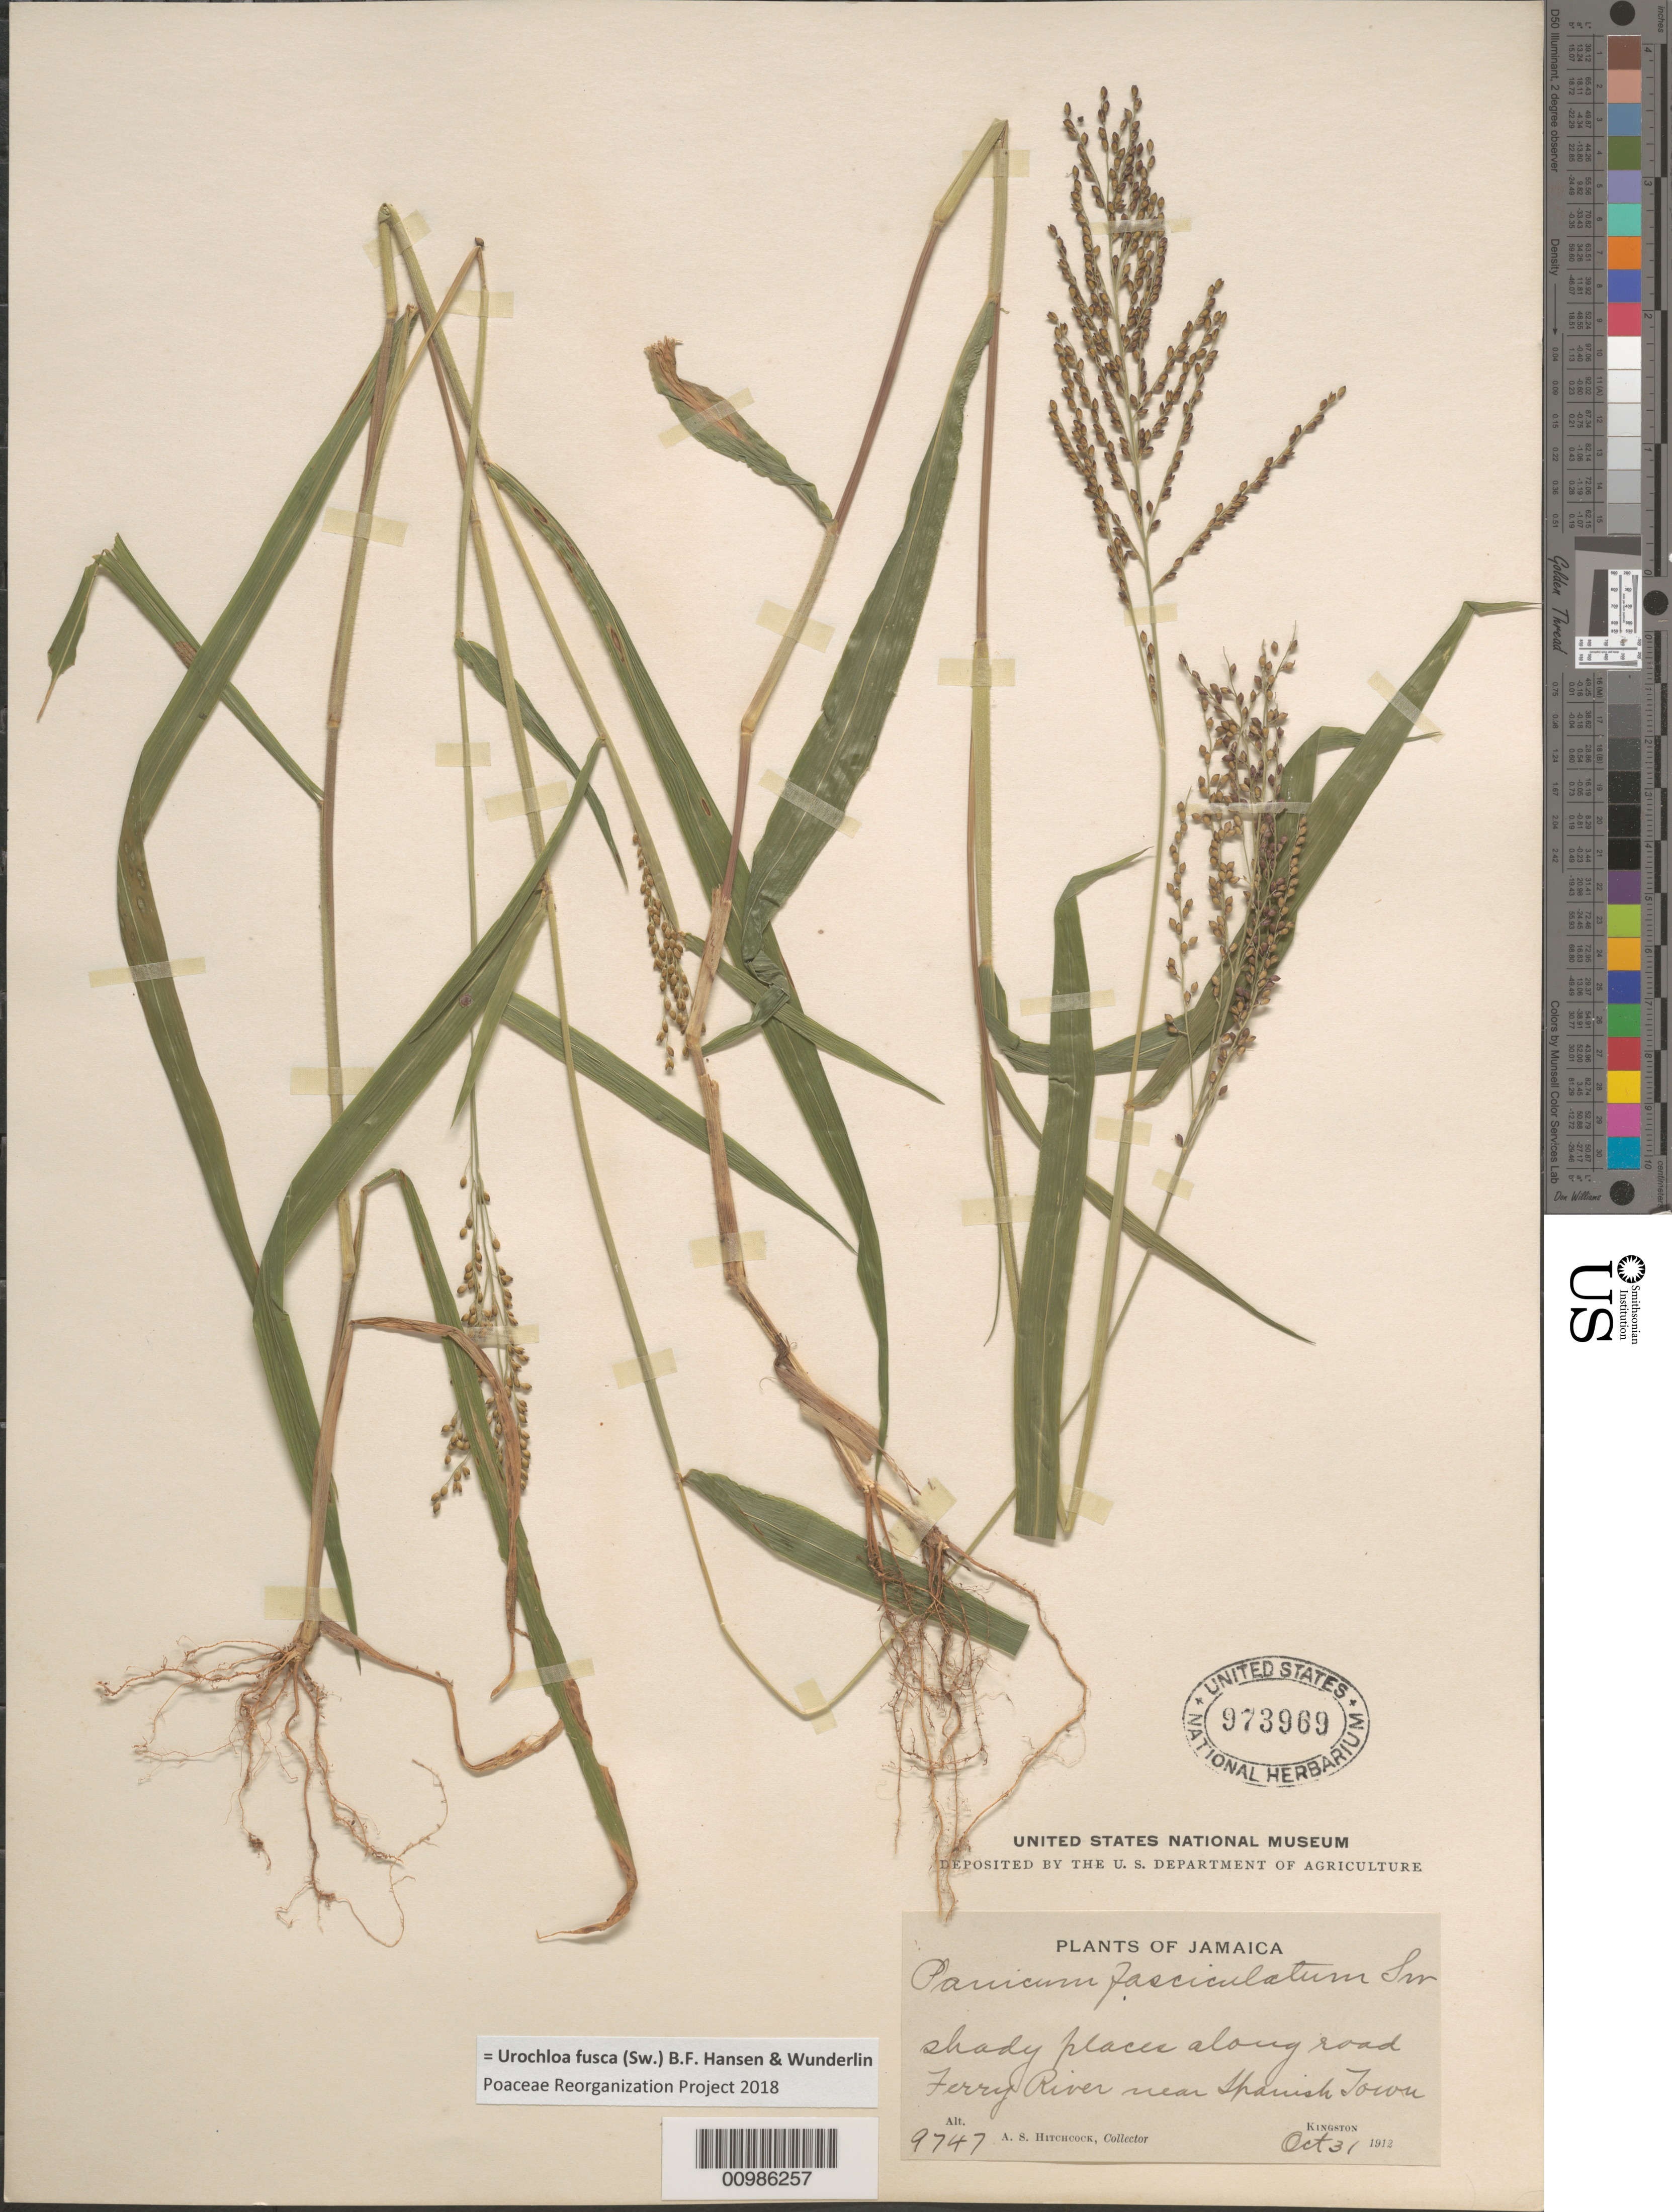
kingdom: Plantae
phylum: Tracheophyta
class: Liliopsida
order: Poales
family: Poaceae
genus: Brachiaria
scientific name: Brachiaria fasciculata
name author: (Sw.) Parodi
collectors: A. S. Hitchcock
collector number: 9747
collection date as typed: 31 Oct 1912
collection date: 1912-10-31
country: Jamaica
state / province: Saint Catherine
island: Jamaica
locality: near Spanish Town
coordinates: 0 N, 0 E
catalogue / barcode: US 973969